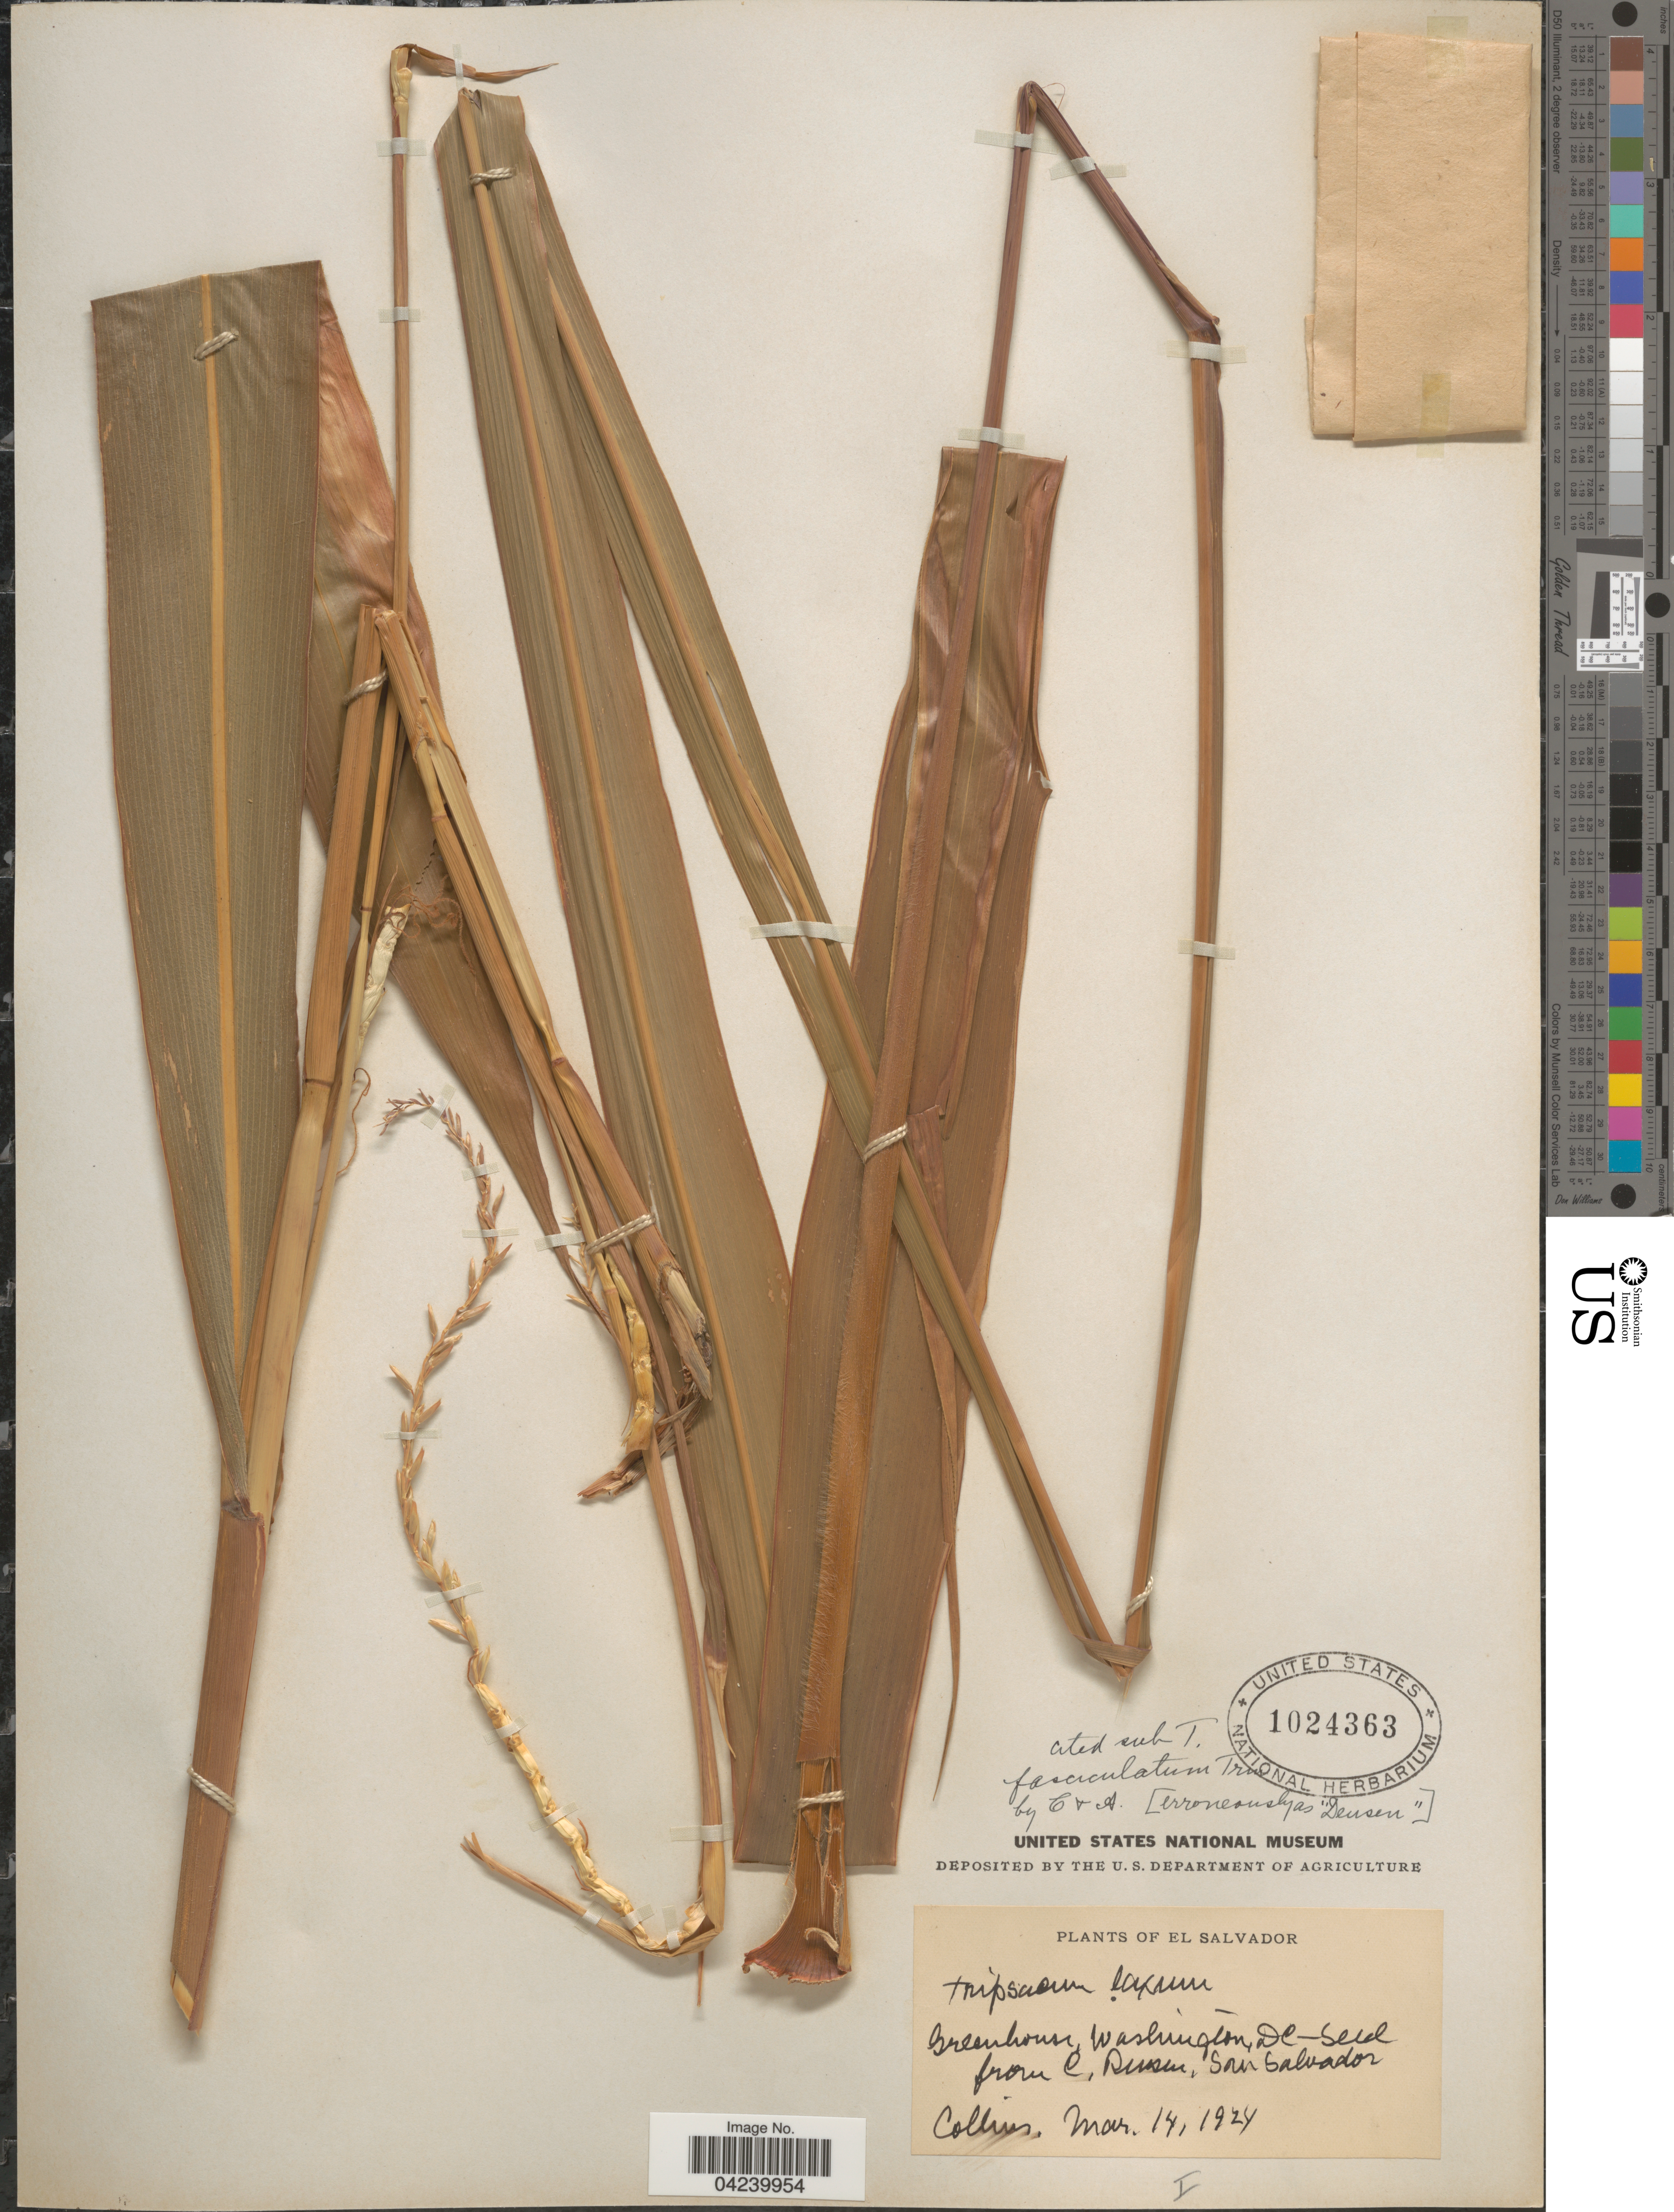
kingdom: Plantae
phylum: Tracheophyta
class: Liliopsida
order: Poales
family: Poaceae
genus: Tripsacum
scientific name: Tripsacum laxum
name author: Nash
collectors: -- Collins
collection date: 1924-03-14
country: United States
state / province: District of Columbia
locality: Greenhouse, Washington DC.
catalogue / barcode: US 1024363